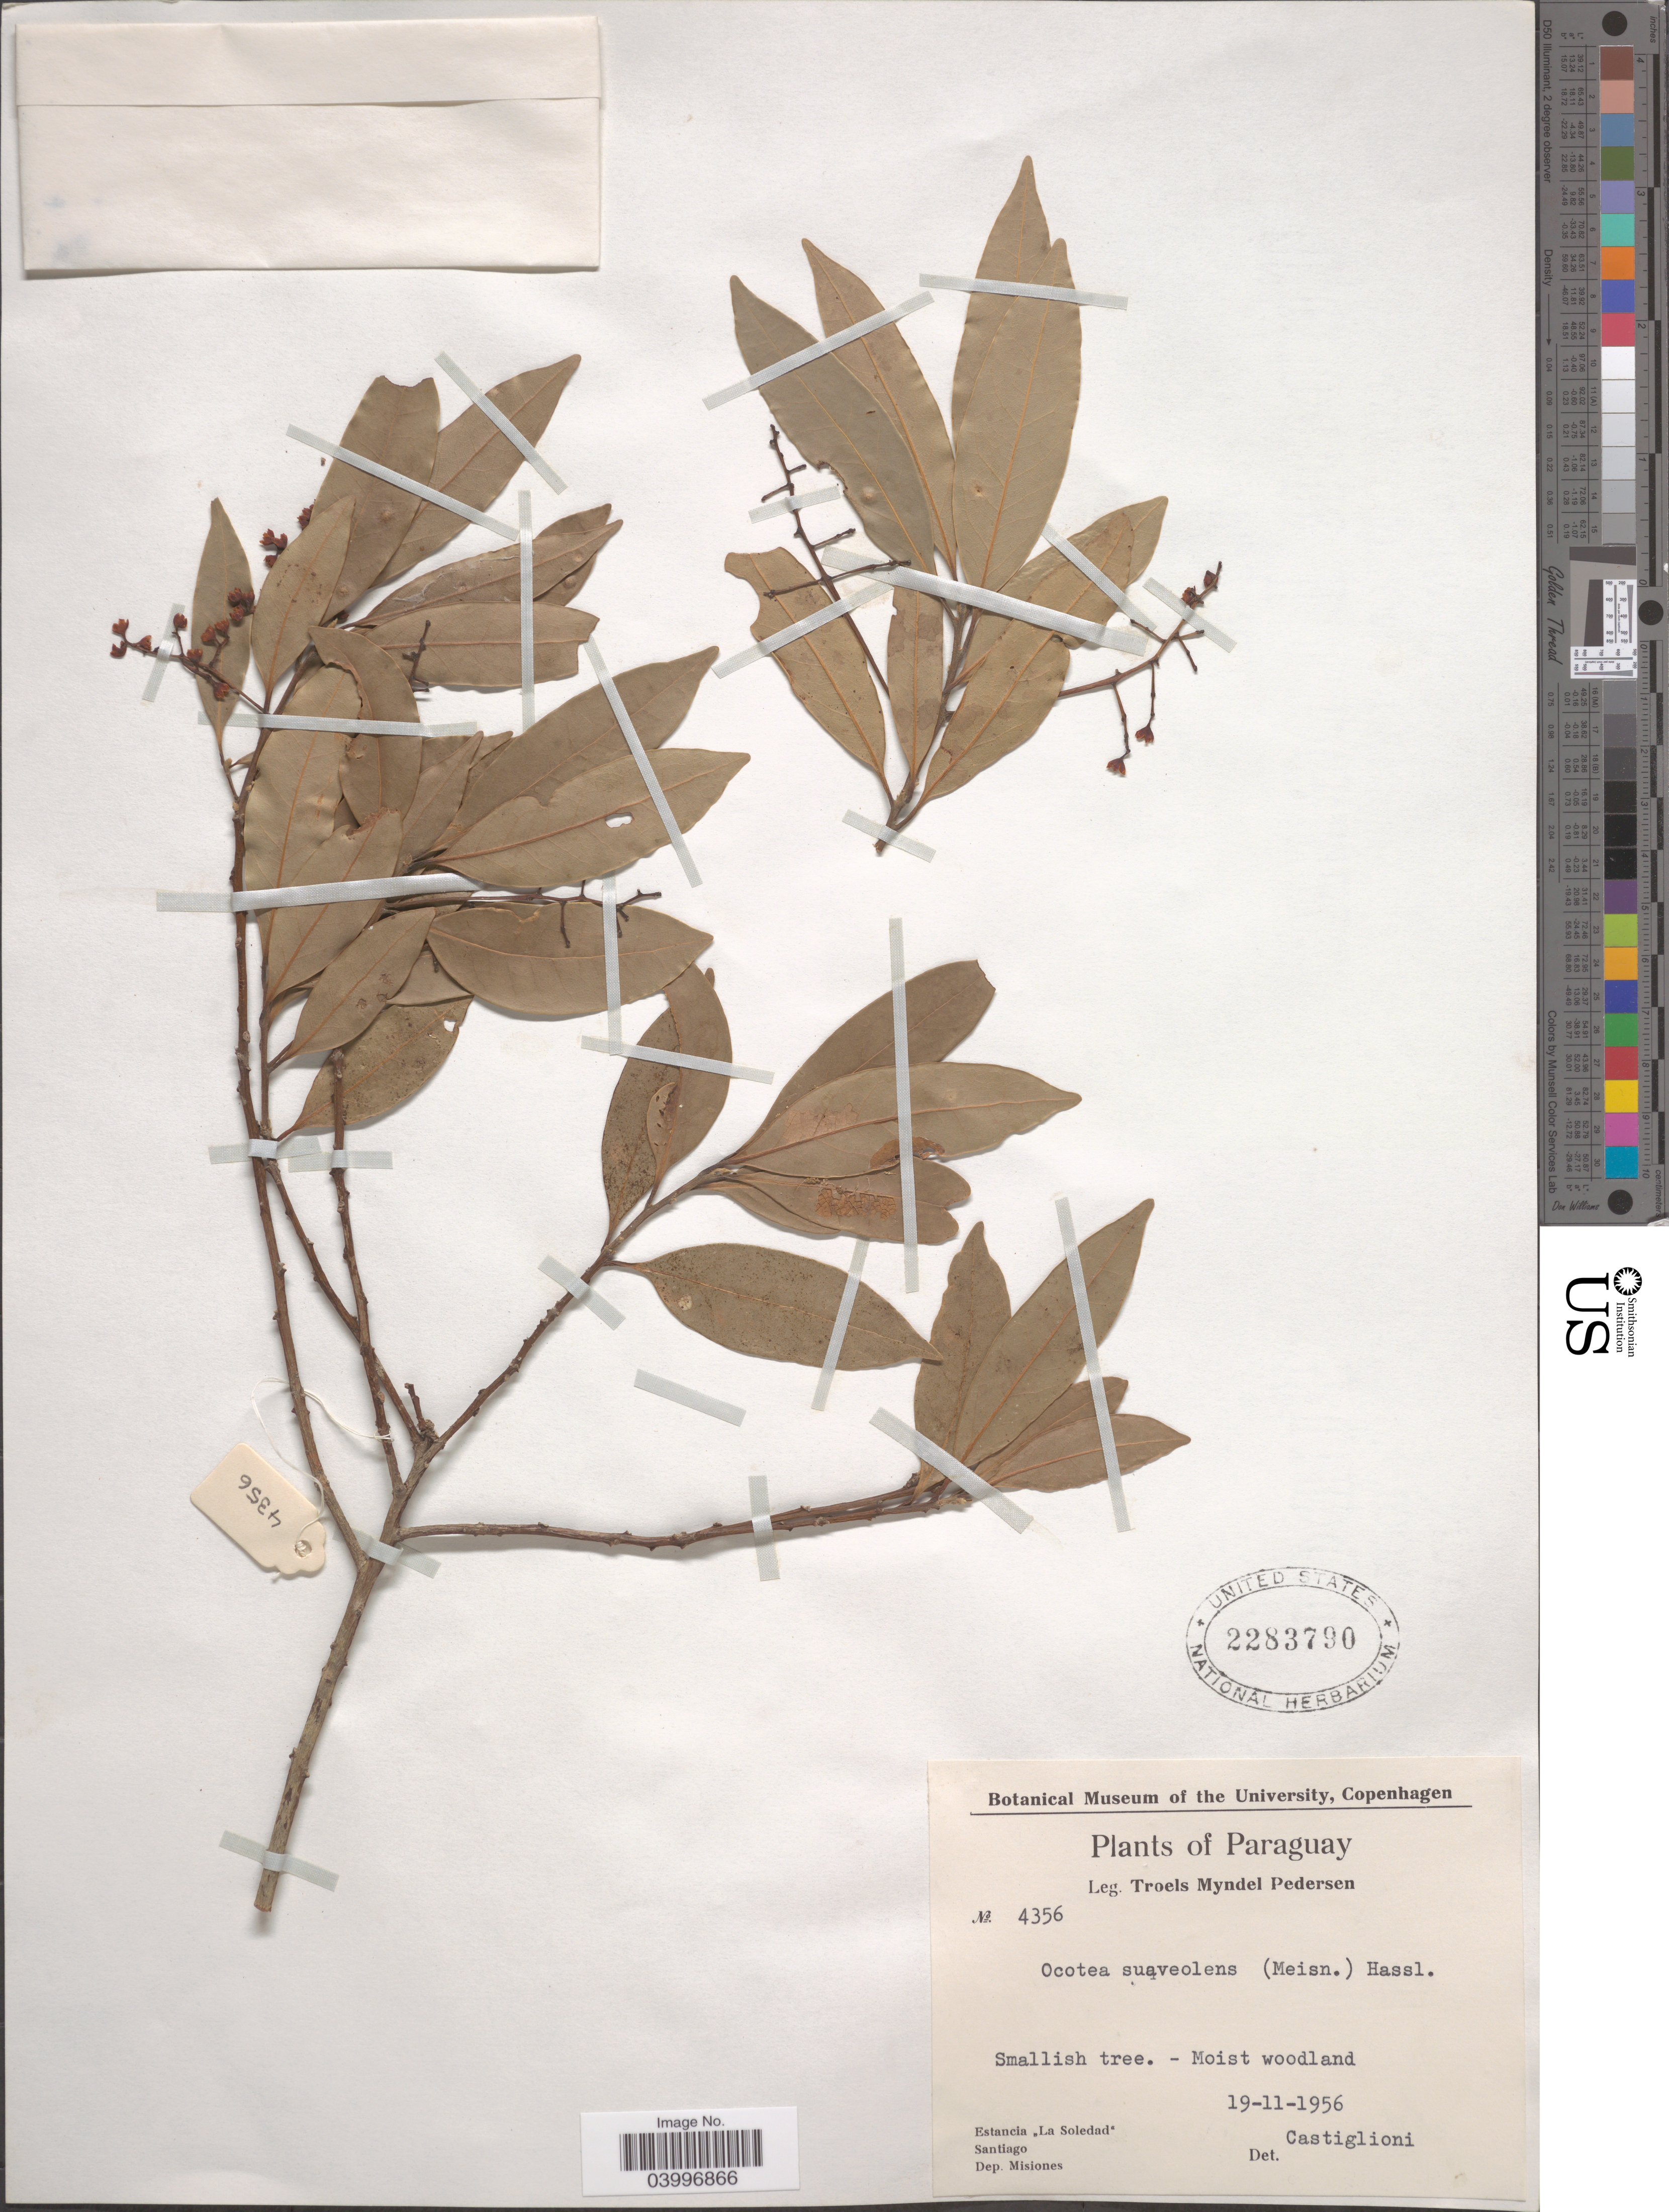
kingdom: Plantae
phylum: Tracheophyta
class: Magnoliopsida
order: Laurales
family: Lauraceae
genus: Ocotea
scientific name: Ocotea suaveolens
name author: (Meisn.) Benth. & Hook. f. ex Hieron.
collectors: T. Pederson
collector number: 4356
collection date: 1956-11-19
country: Paraguay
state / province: Misiones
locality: Estancia "Soledad". Santiago. Dep. Misiones.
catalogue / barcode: US 2283790